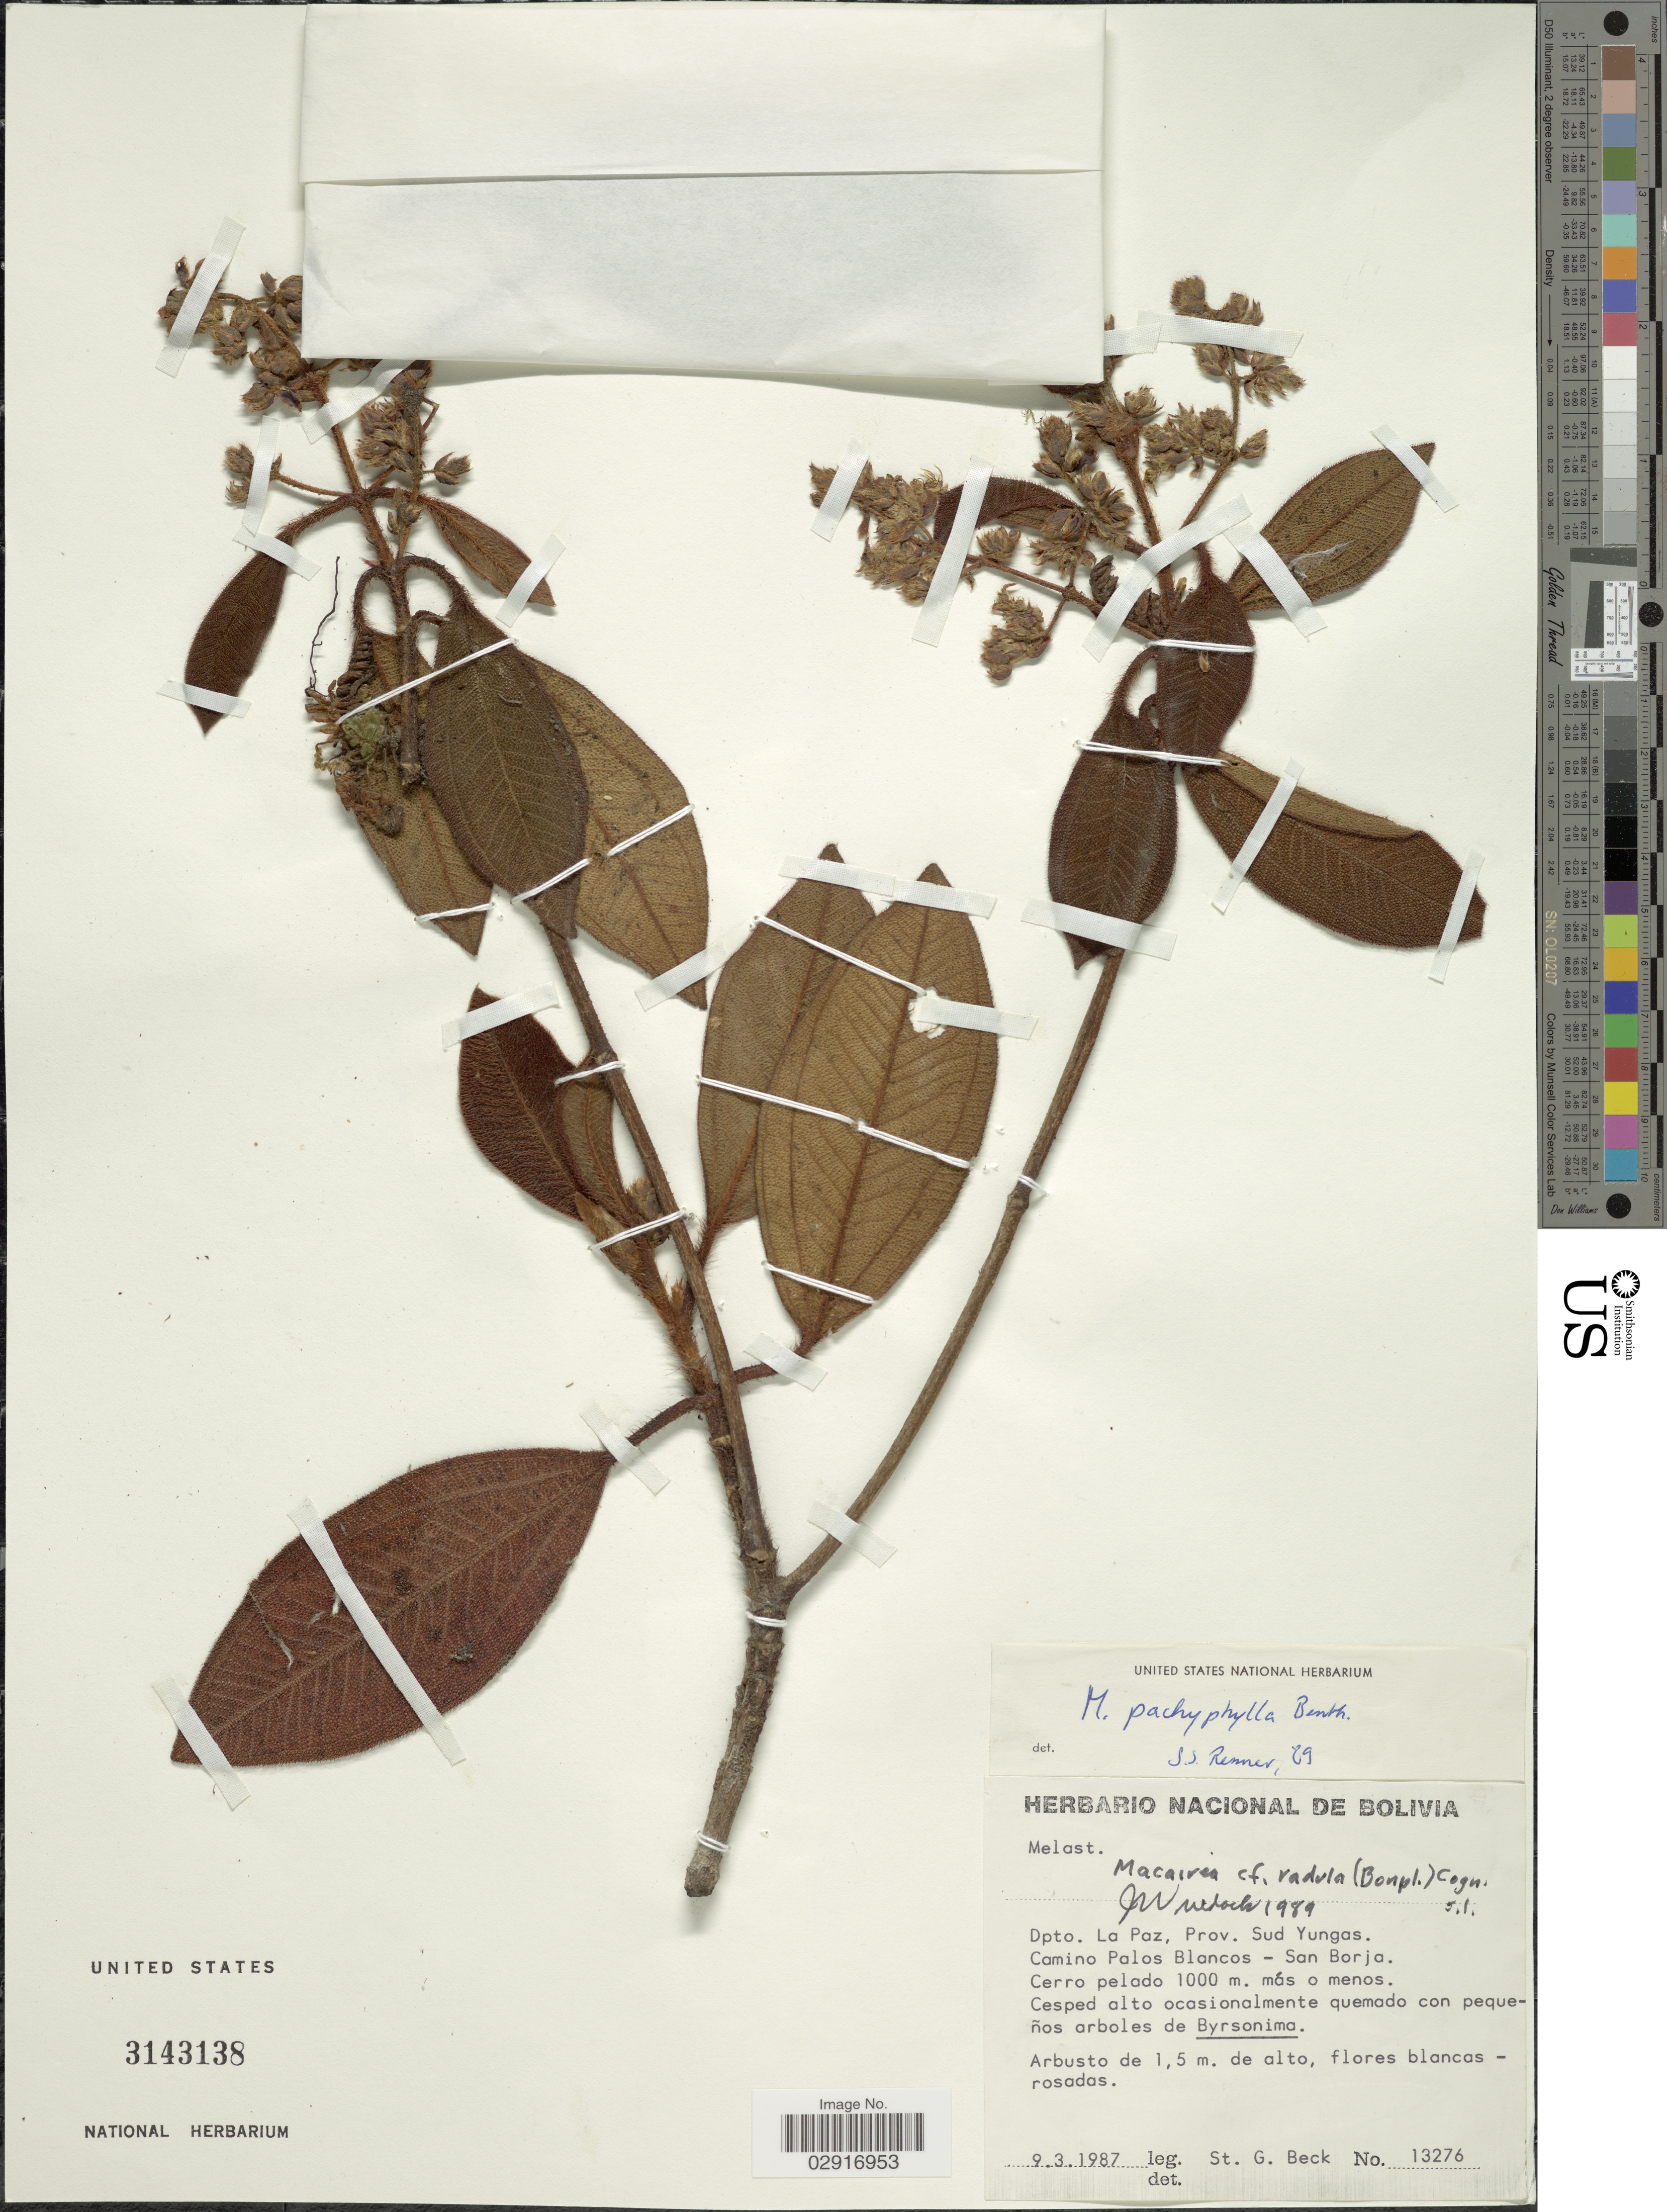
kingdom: Plantae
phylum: Tracheophyta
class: Magnoliopsida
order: Myrtales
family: Melastomataceae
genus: Macairea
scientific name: Macairea pachyphylla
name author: Benth.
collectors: S. G. Beck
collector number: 13276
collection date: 1987-03-09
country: Bolivia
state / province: La Paz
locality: Dpto. La Paz, Prov. Sud Yungas. Camino Palos Blancos - San Borja.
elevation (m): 1000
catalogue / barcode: US 3143138